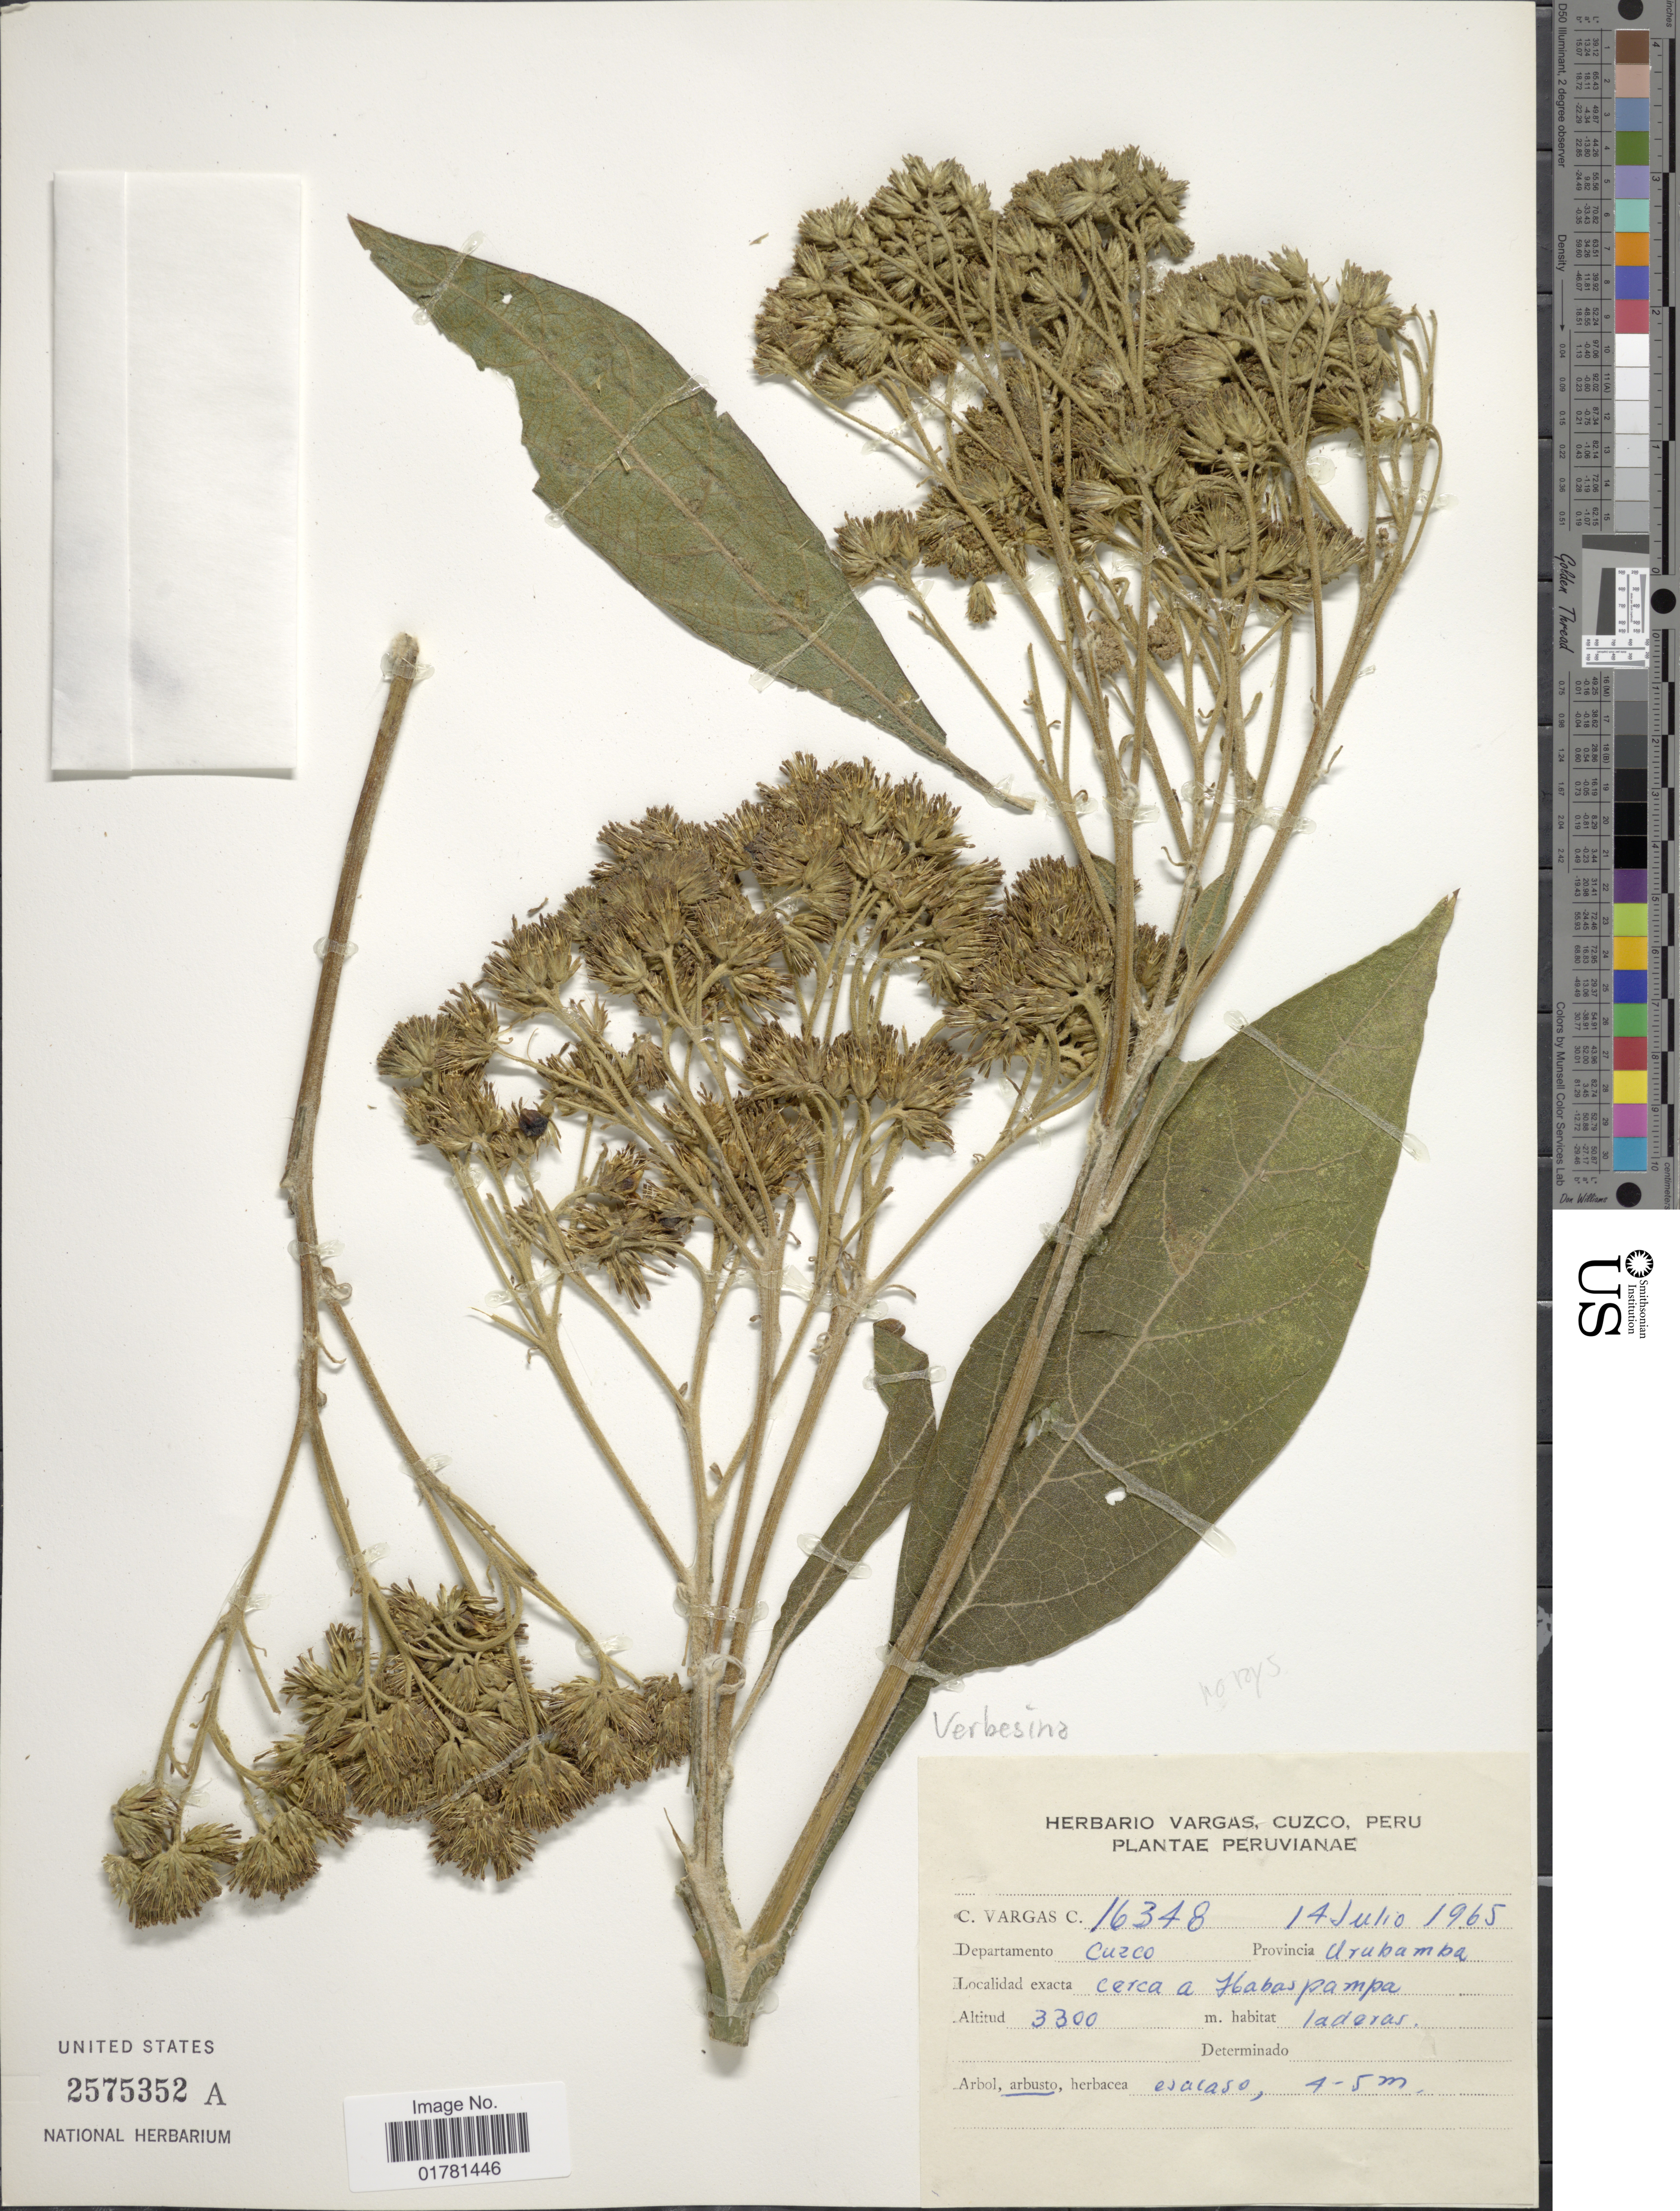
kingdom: Plantae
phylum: Tracheophyta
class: Magnoliopsida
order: Asterales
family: Asteraceae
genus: Verbesina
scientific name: Verbesina sp.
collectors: C. Vargas Calderón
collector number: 16348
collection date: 1965-07-14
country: Peru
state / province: Cusco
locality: Departamento Cuzco, Provincia Urubamba, cerca a Habas pampa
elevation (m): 3300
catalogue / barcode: US 2575352A